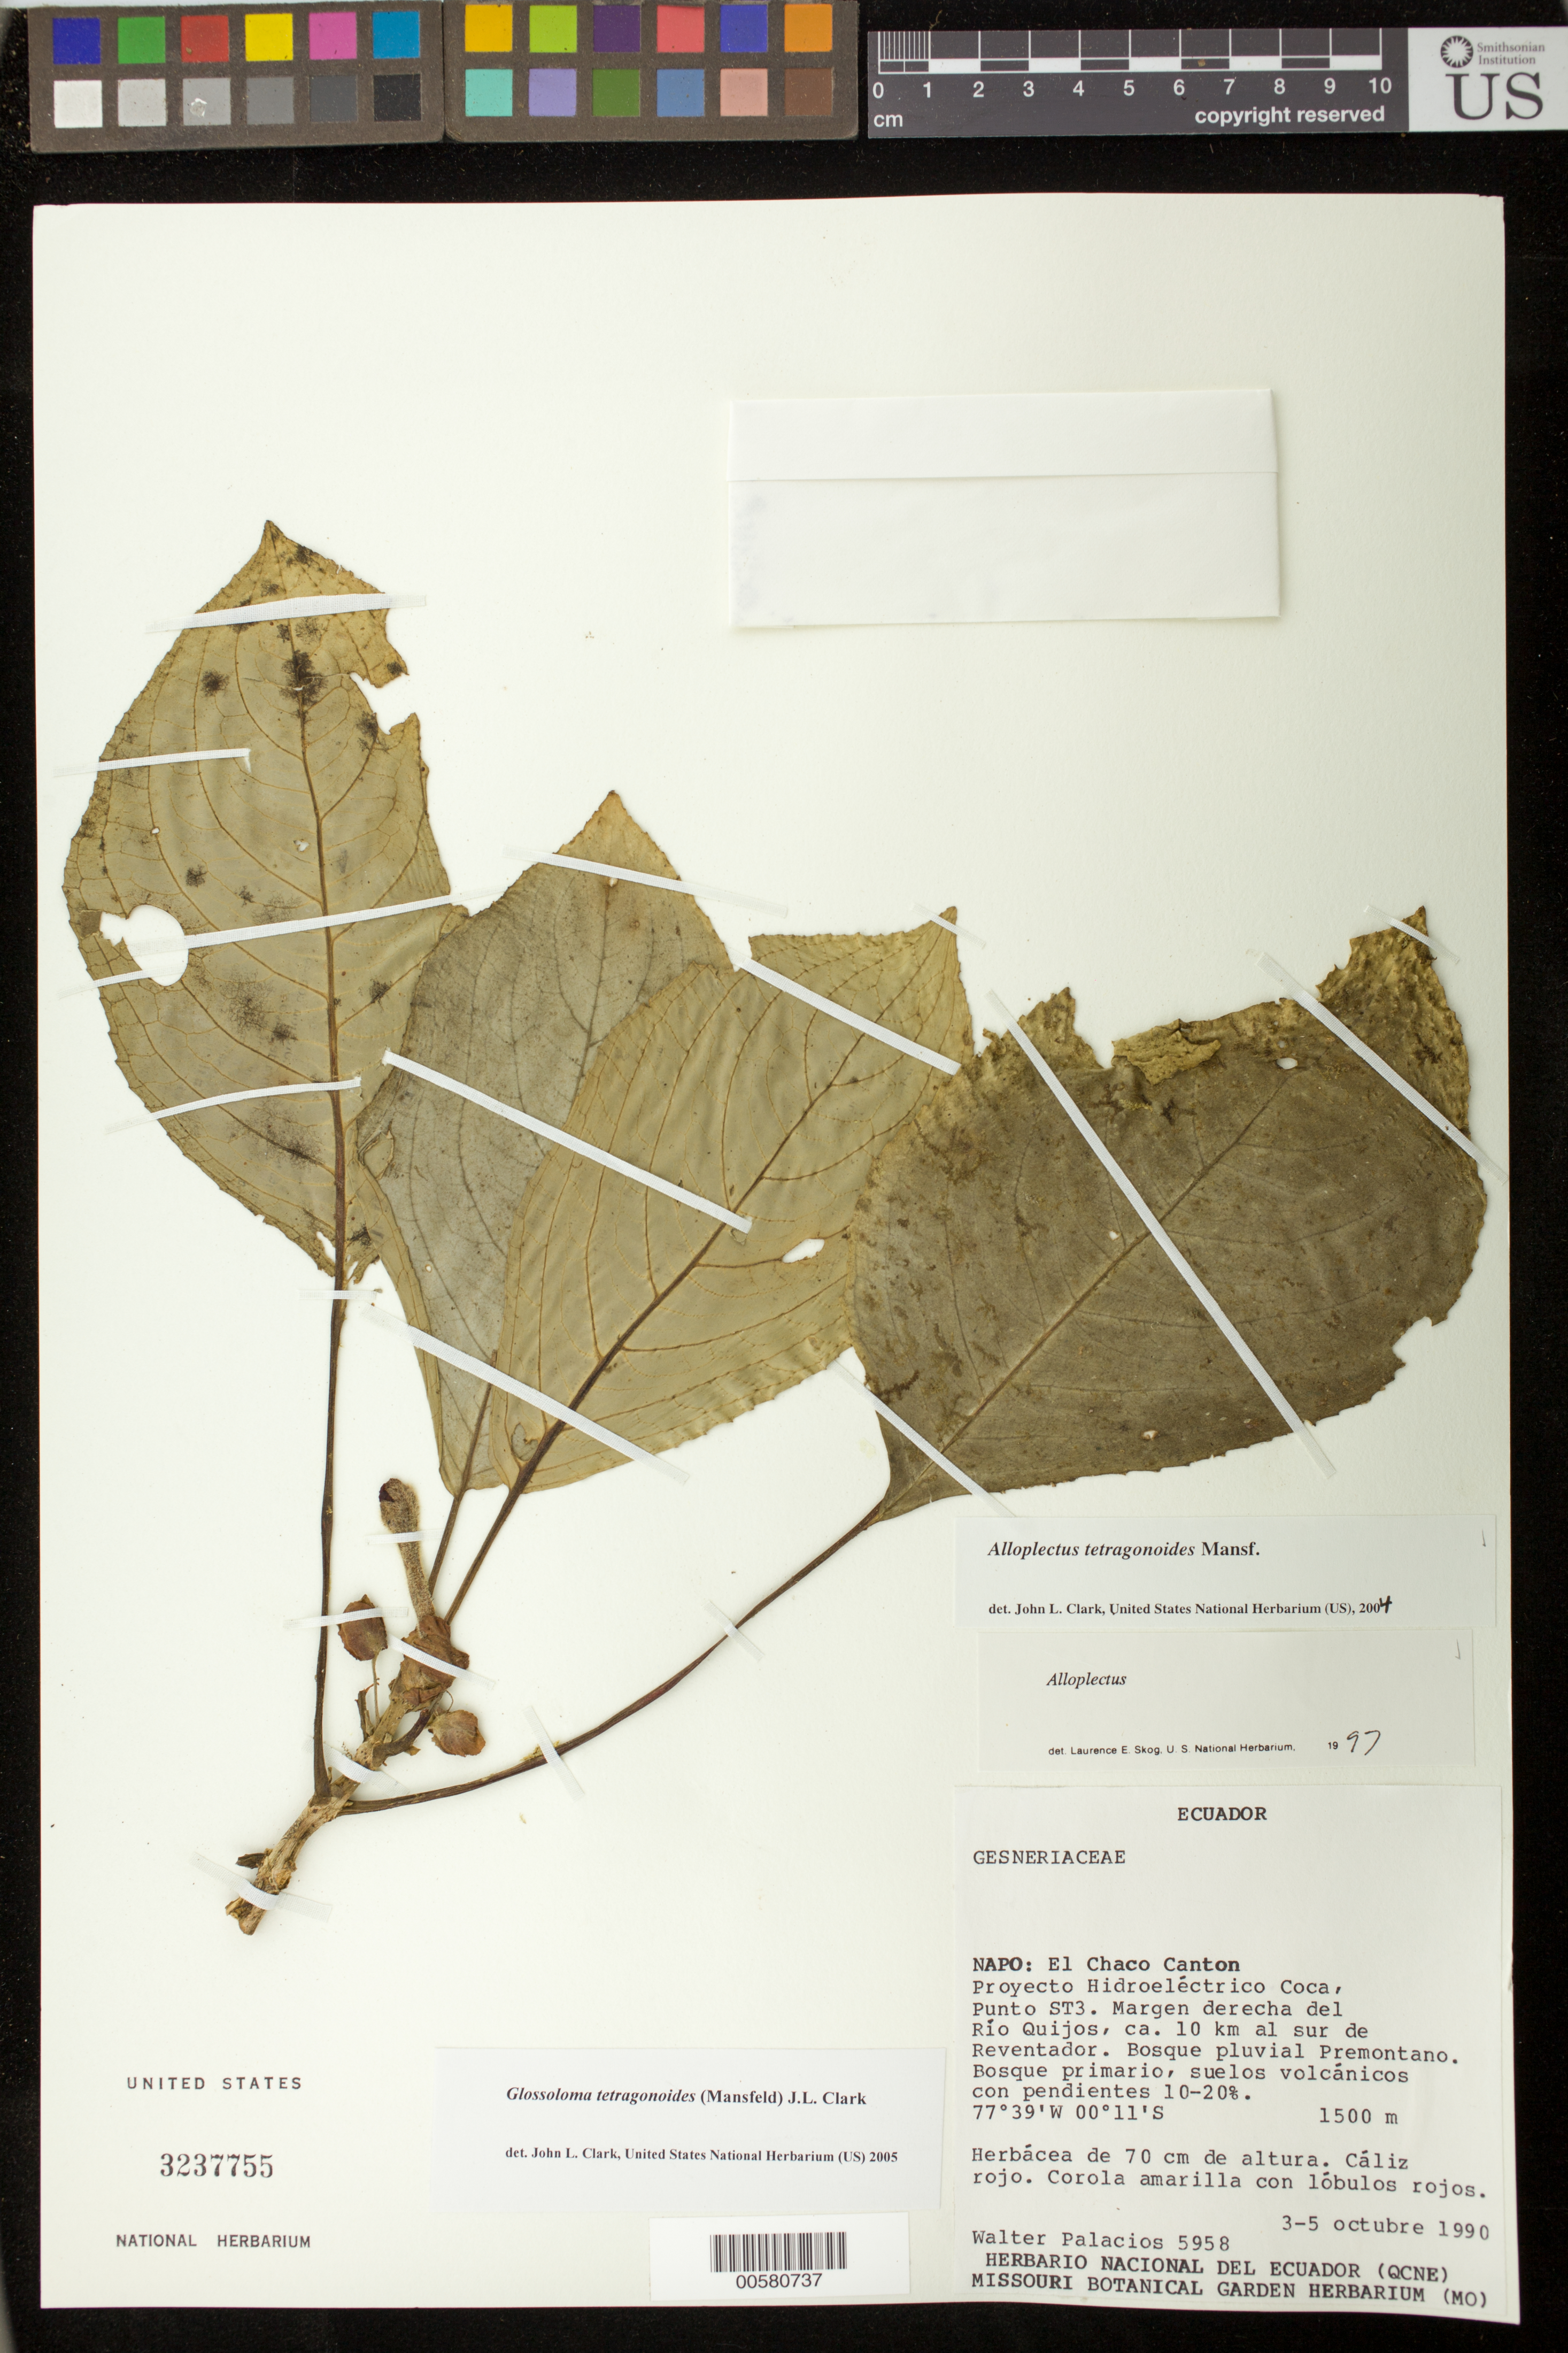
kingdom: Plantae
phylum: Tracheophyta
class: Magnoliopsida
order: Lamiales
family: Gesneriaceae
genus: Glossoloma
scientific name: Glossoloma tetragonoides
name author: (Mansf.) J.L. Clark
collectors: W. Palacios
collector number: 5958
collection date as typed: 3-5 Oct 1990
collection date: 1990-10-03/1990-10-05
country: Ecuador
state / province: Napo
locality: El Chaco Cantón, Proyecto Hidroeléctrico Coca, Punto ST3. Margen derecha del Río Quijos, ca. 10 km al sur de Reventador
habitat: Bosque pluvial premontano. Bosque primario, suelos volcánicos con pendientes 10-20%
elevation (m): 1500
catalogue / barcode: US 3237755